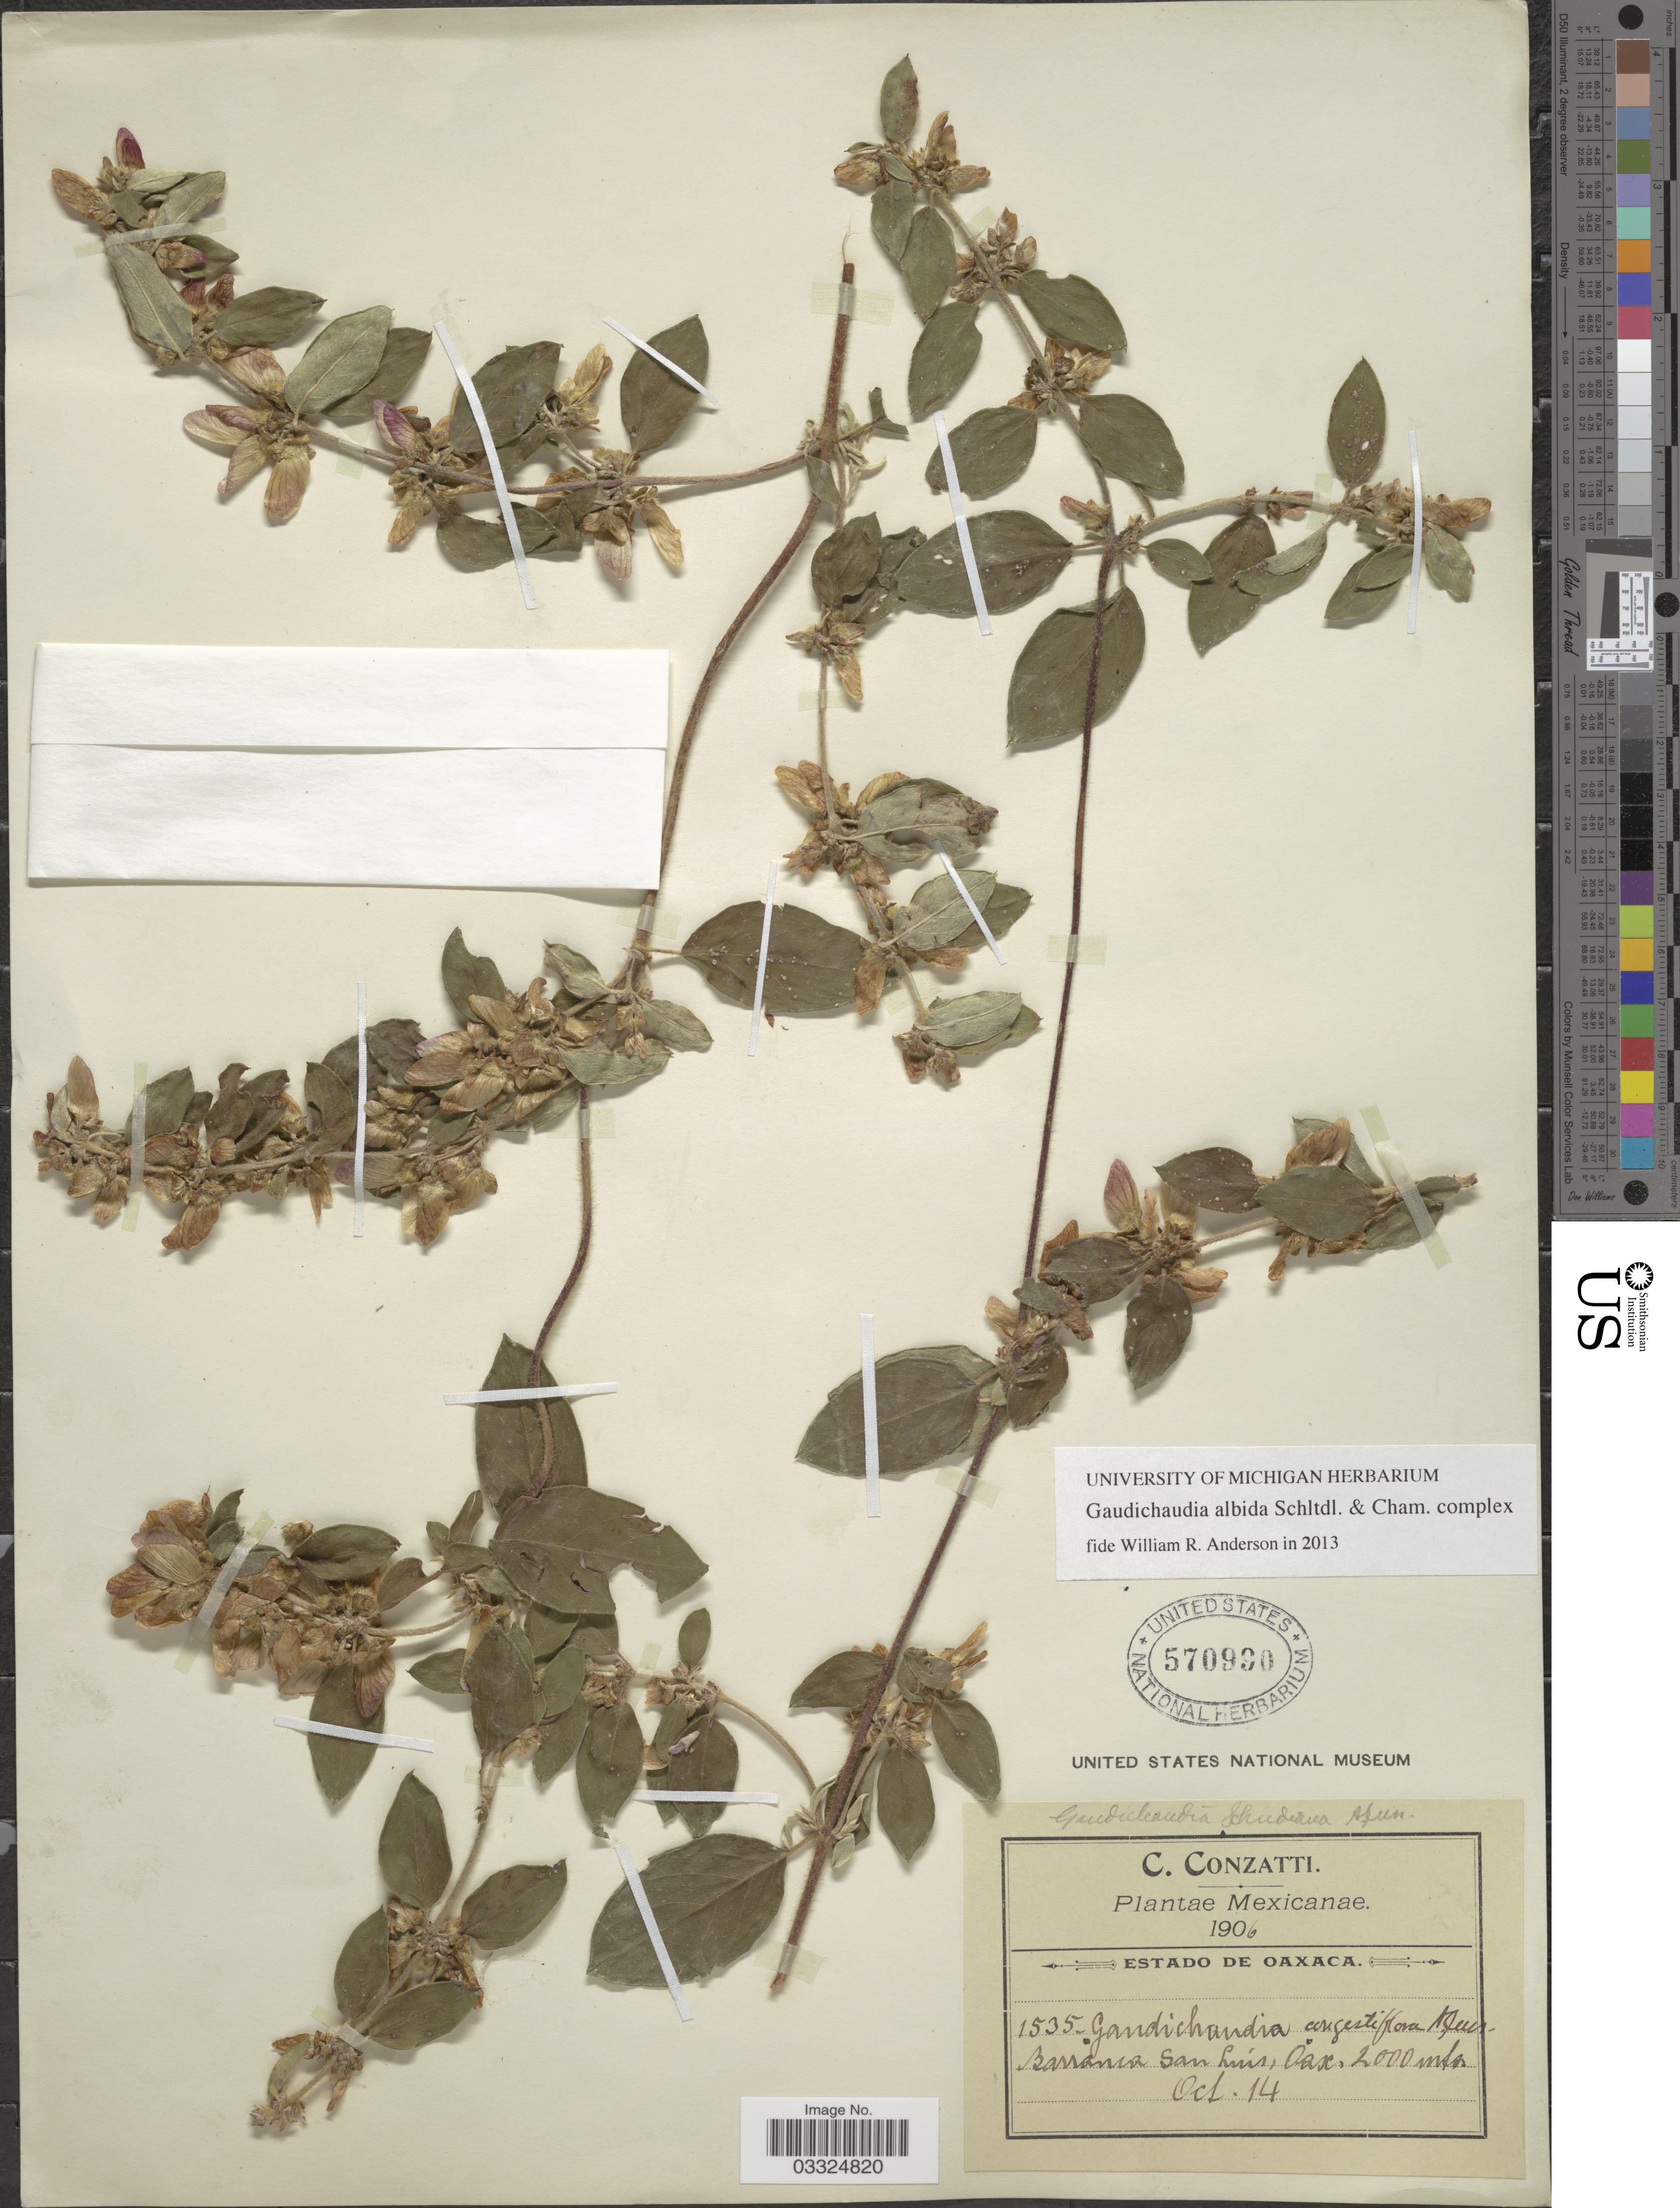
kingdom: Plantae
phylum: Tracheophyta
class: Magnoliopsida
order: Malpighiales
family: Malpighiaceae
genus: Gaudichaudia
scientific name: Gaudichaudia albida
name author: Schltdl. & Cham.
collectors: C. Conzatti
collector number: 1535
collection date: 1906-10-14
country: Mexico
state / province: Oaxaca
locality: Barranca San Luís.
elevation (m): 2000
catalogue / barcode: US 570990